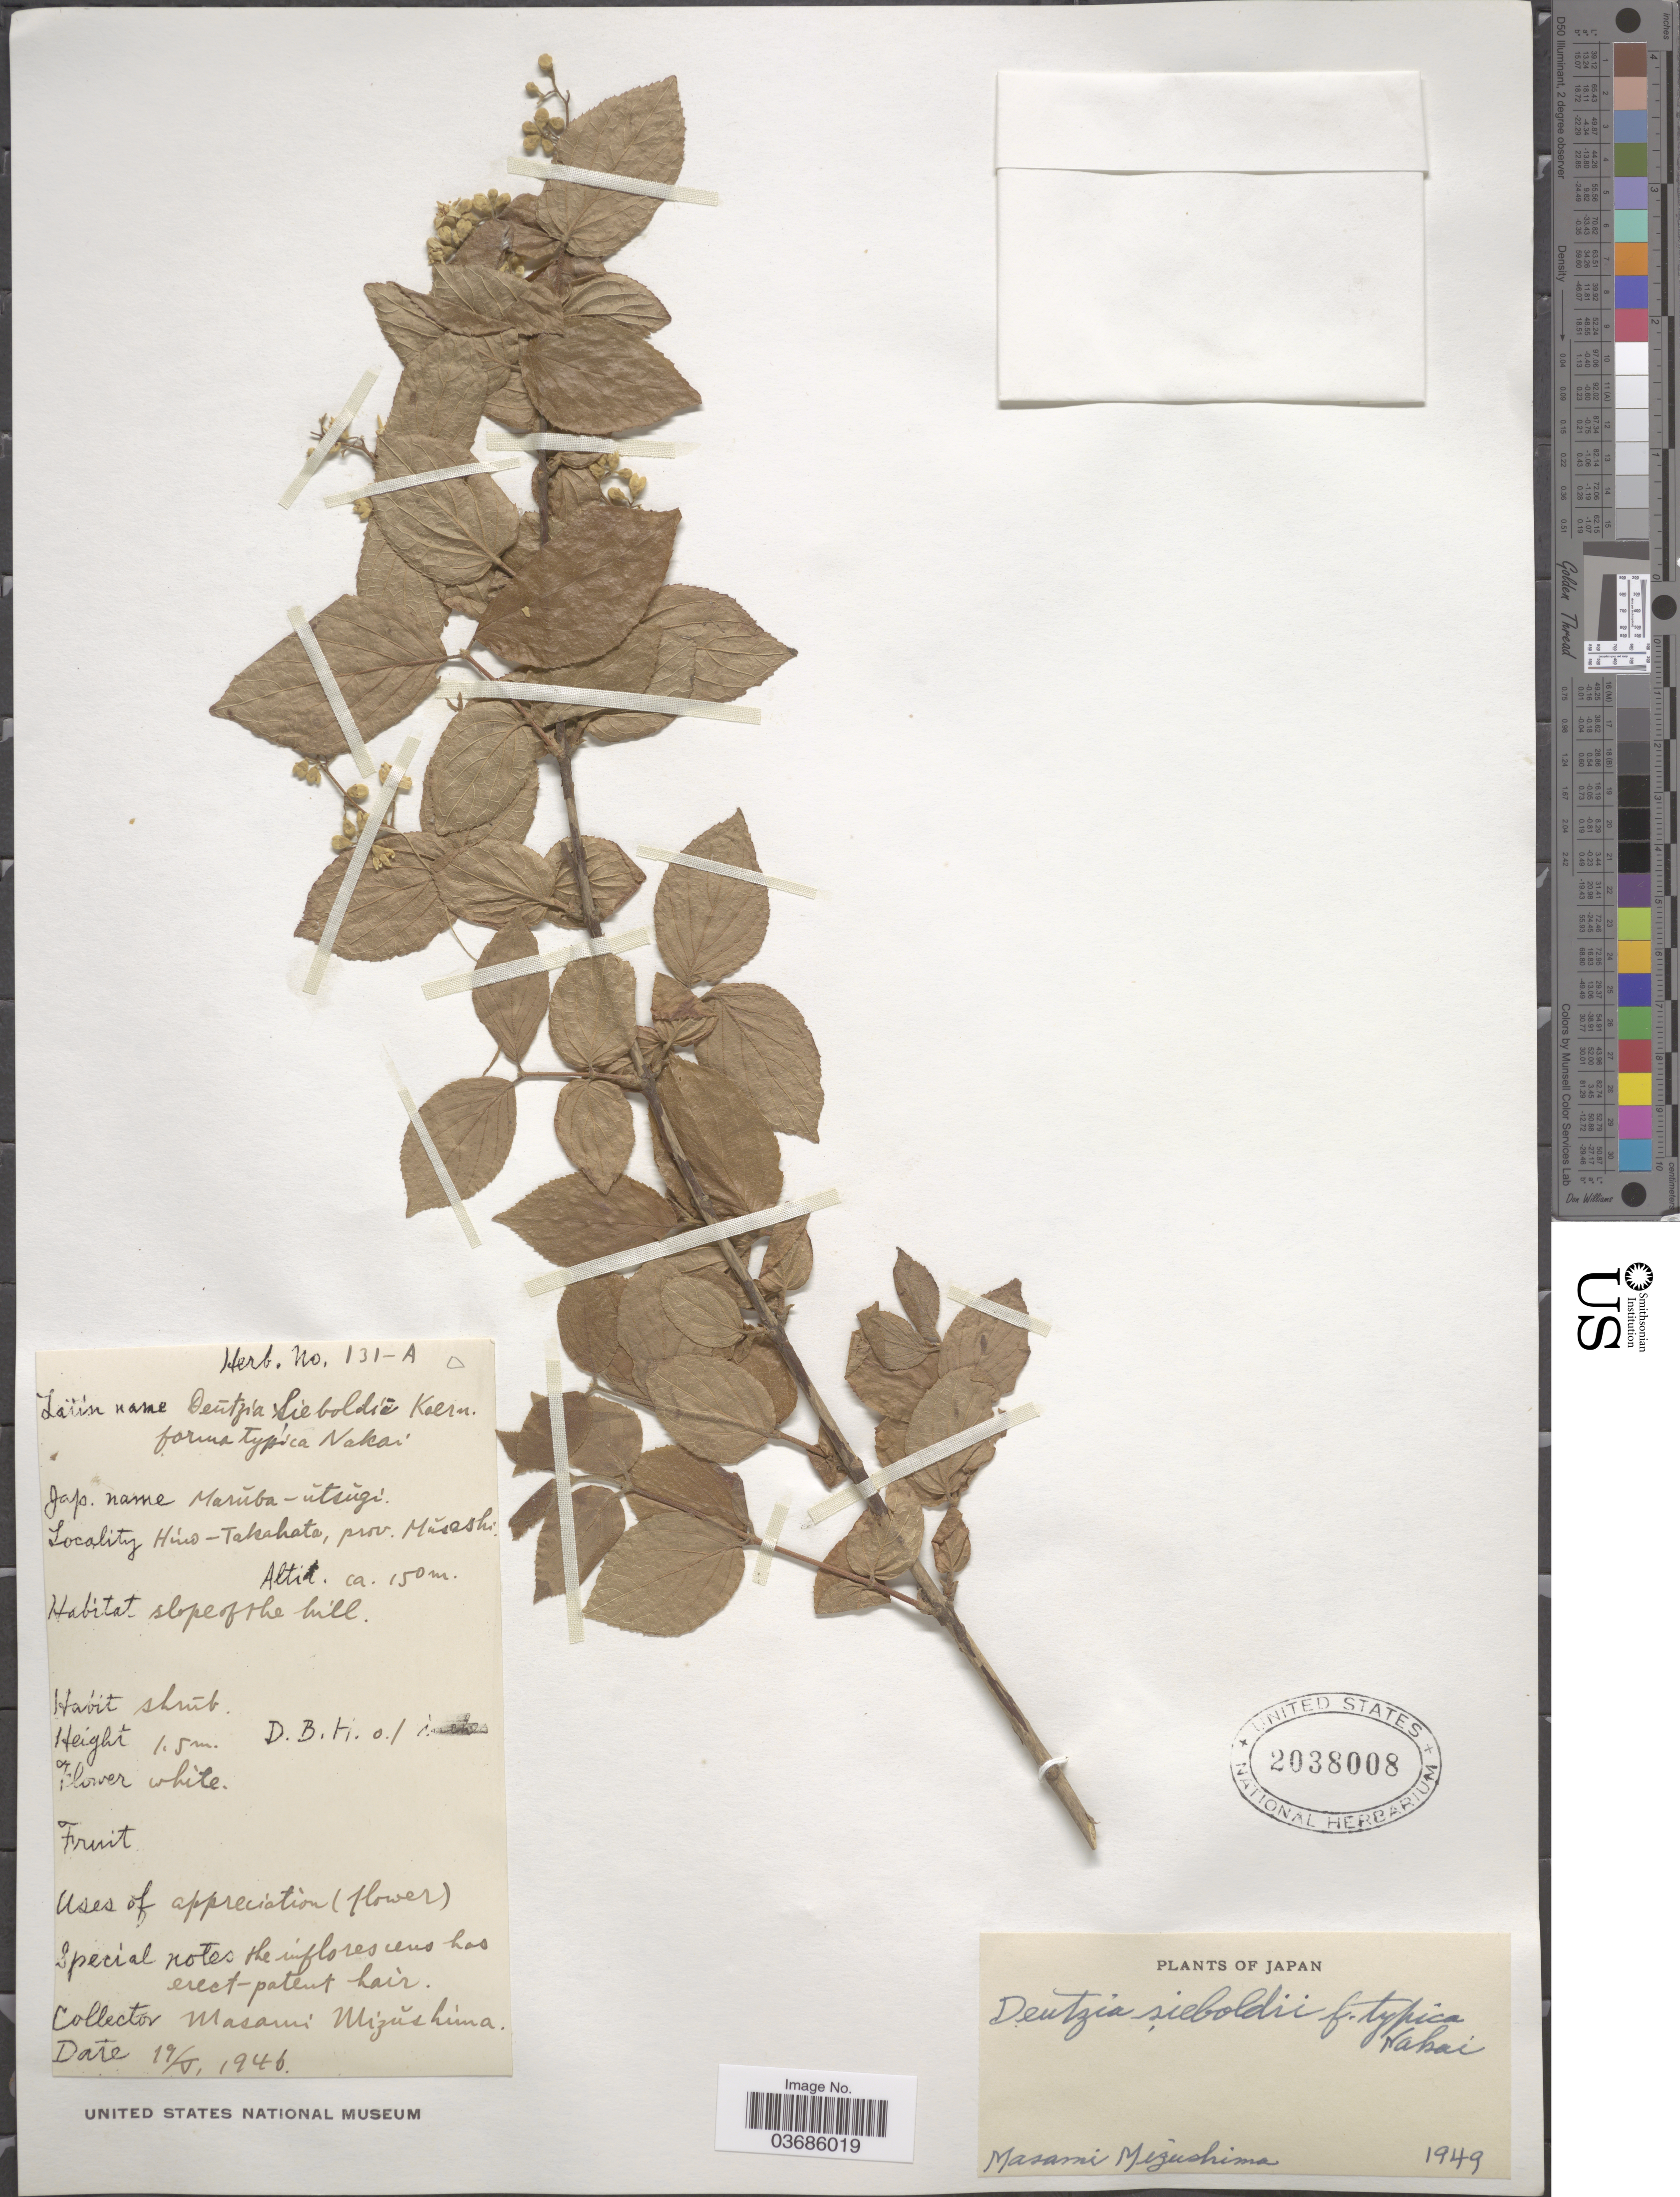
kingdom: Plantae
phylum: Tracheophyta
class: Magnoliopsida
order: Cornales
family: Hydrangeaceae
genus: Deutzia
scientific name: Deutzia sieboldii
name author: Körn.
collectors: M. Mizushima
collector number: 131-A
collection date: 1946-05-19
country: Japan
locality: Hino-Takahata, prov. Mŭsashi.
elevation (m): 150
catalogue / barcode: US 2038008